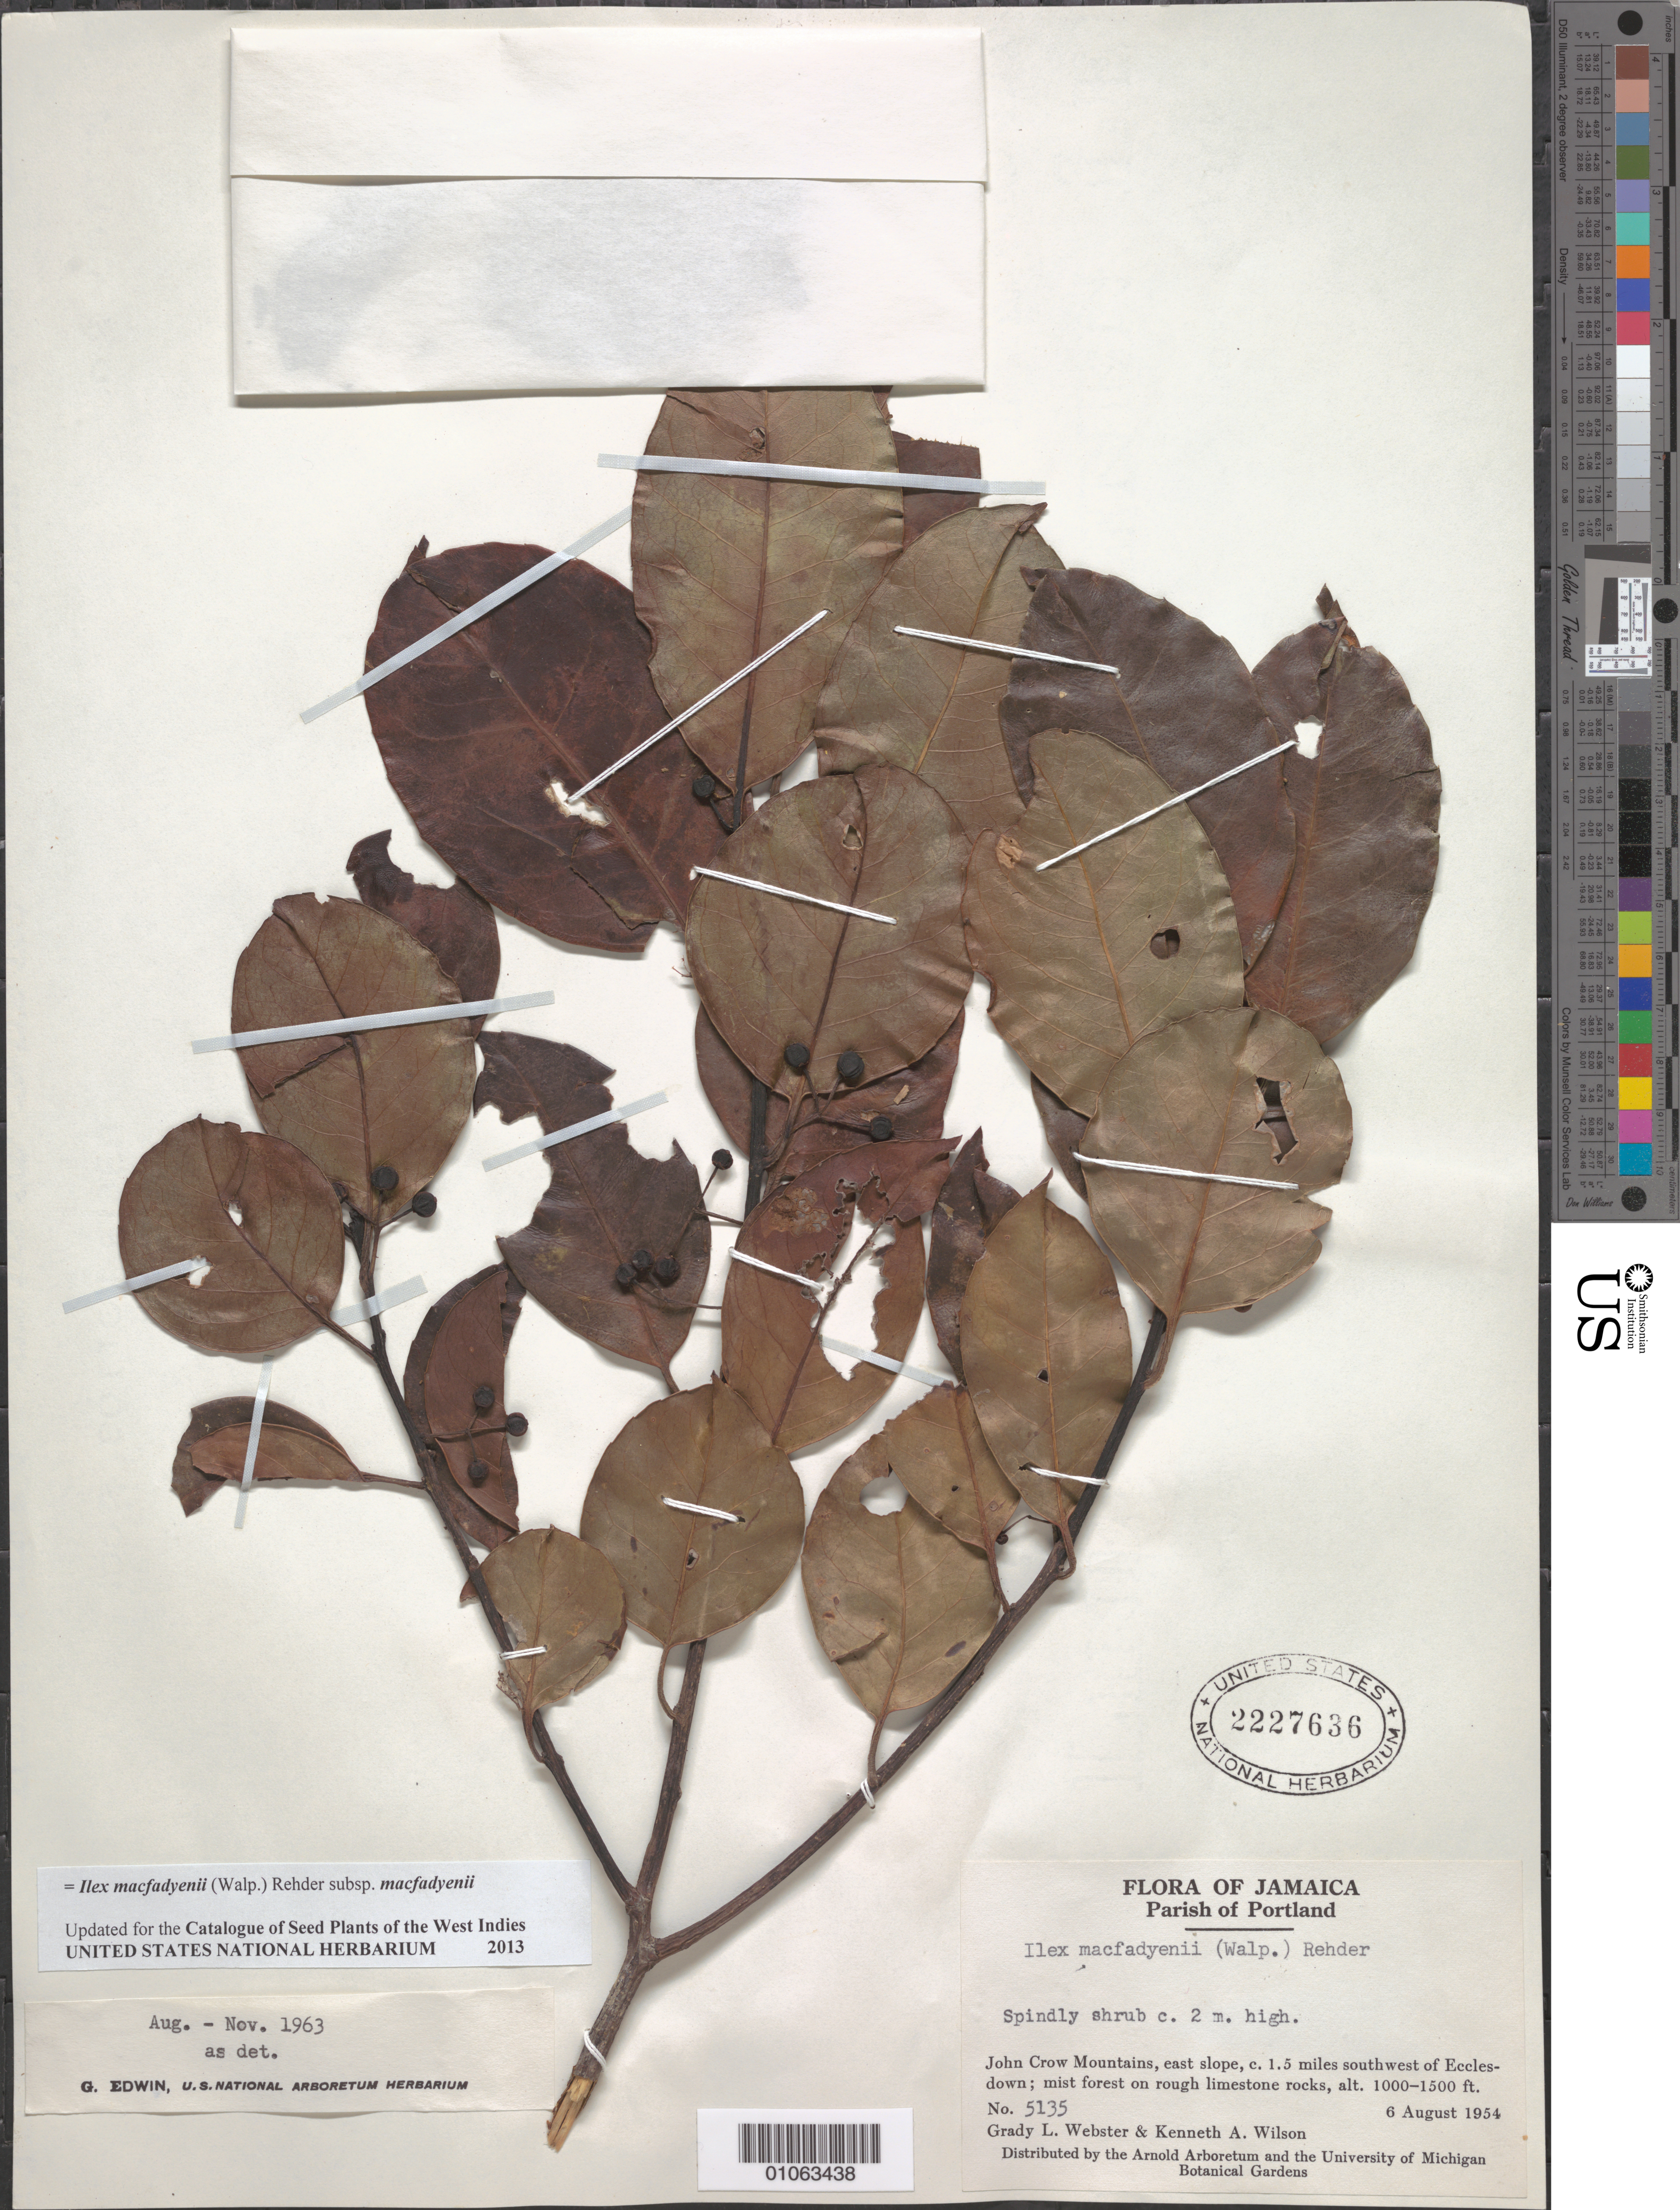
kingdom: Plantae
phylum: Tracheophyta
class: Magnoliopsida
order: Aquifoliales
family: Aquifoliaceae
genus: Ilex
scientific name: Ilex macfadyenii subsp. macfadyenii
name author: (Walp.) Rehder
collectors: G. L. Webster & K. A. Wilson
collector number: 5135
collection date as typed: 06 Aug 1954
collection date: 1954-08-06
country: Jamaica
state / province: Portland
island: Jamaica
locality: John Crow Mountains, east slope, c. 1.5 miles southwest of Ecclesdown, mist forest on rough limestone rock.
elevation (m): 305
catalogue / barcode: US 2227636